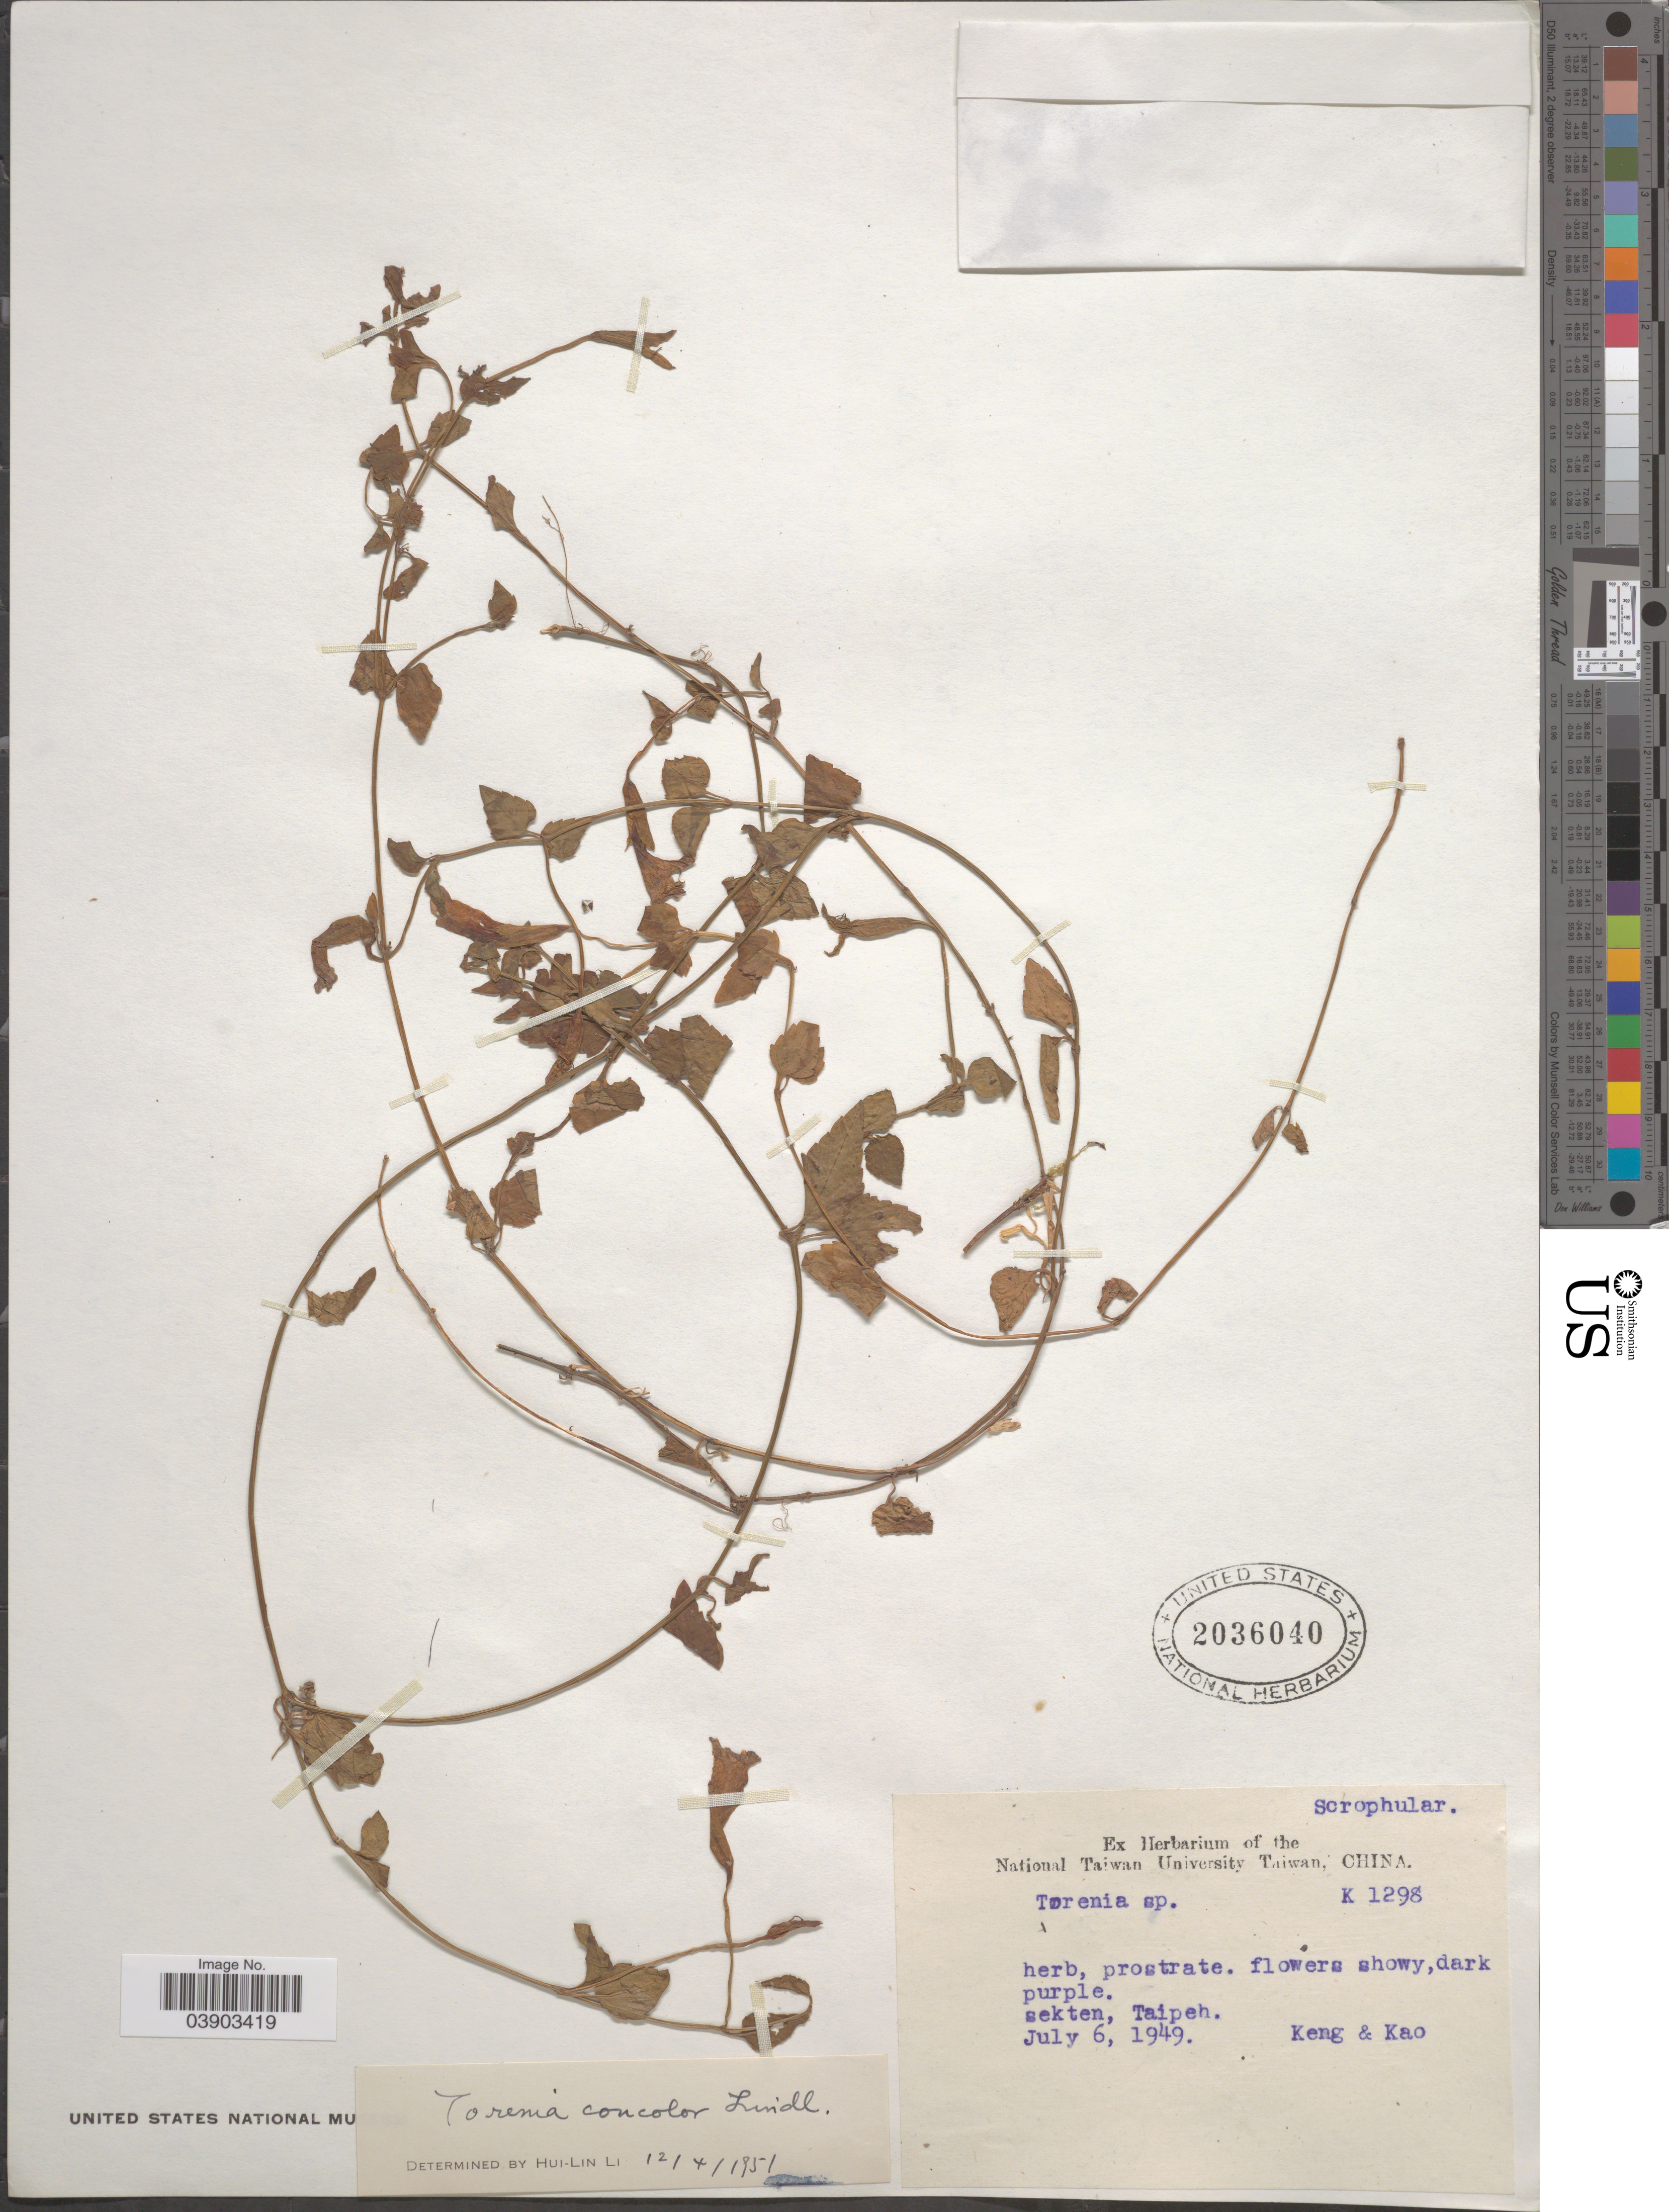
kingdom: Plantae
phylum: Tracheophyta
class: Magnoliopsida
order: Lamiales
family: Linderniaceae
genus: Torenia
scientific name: Torenia concolor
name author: Lindl.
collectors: -- Keng & -. Kao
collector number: K1298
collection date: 1949-07-06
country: Taiwan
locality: Sekten, Taipeh.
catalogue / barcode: US 2036040